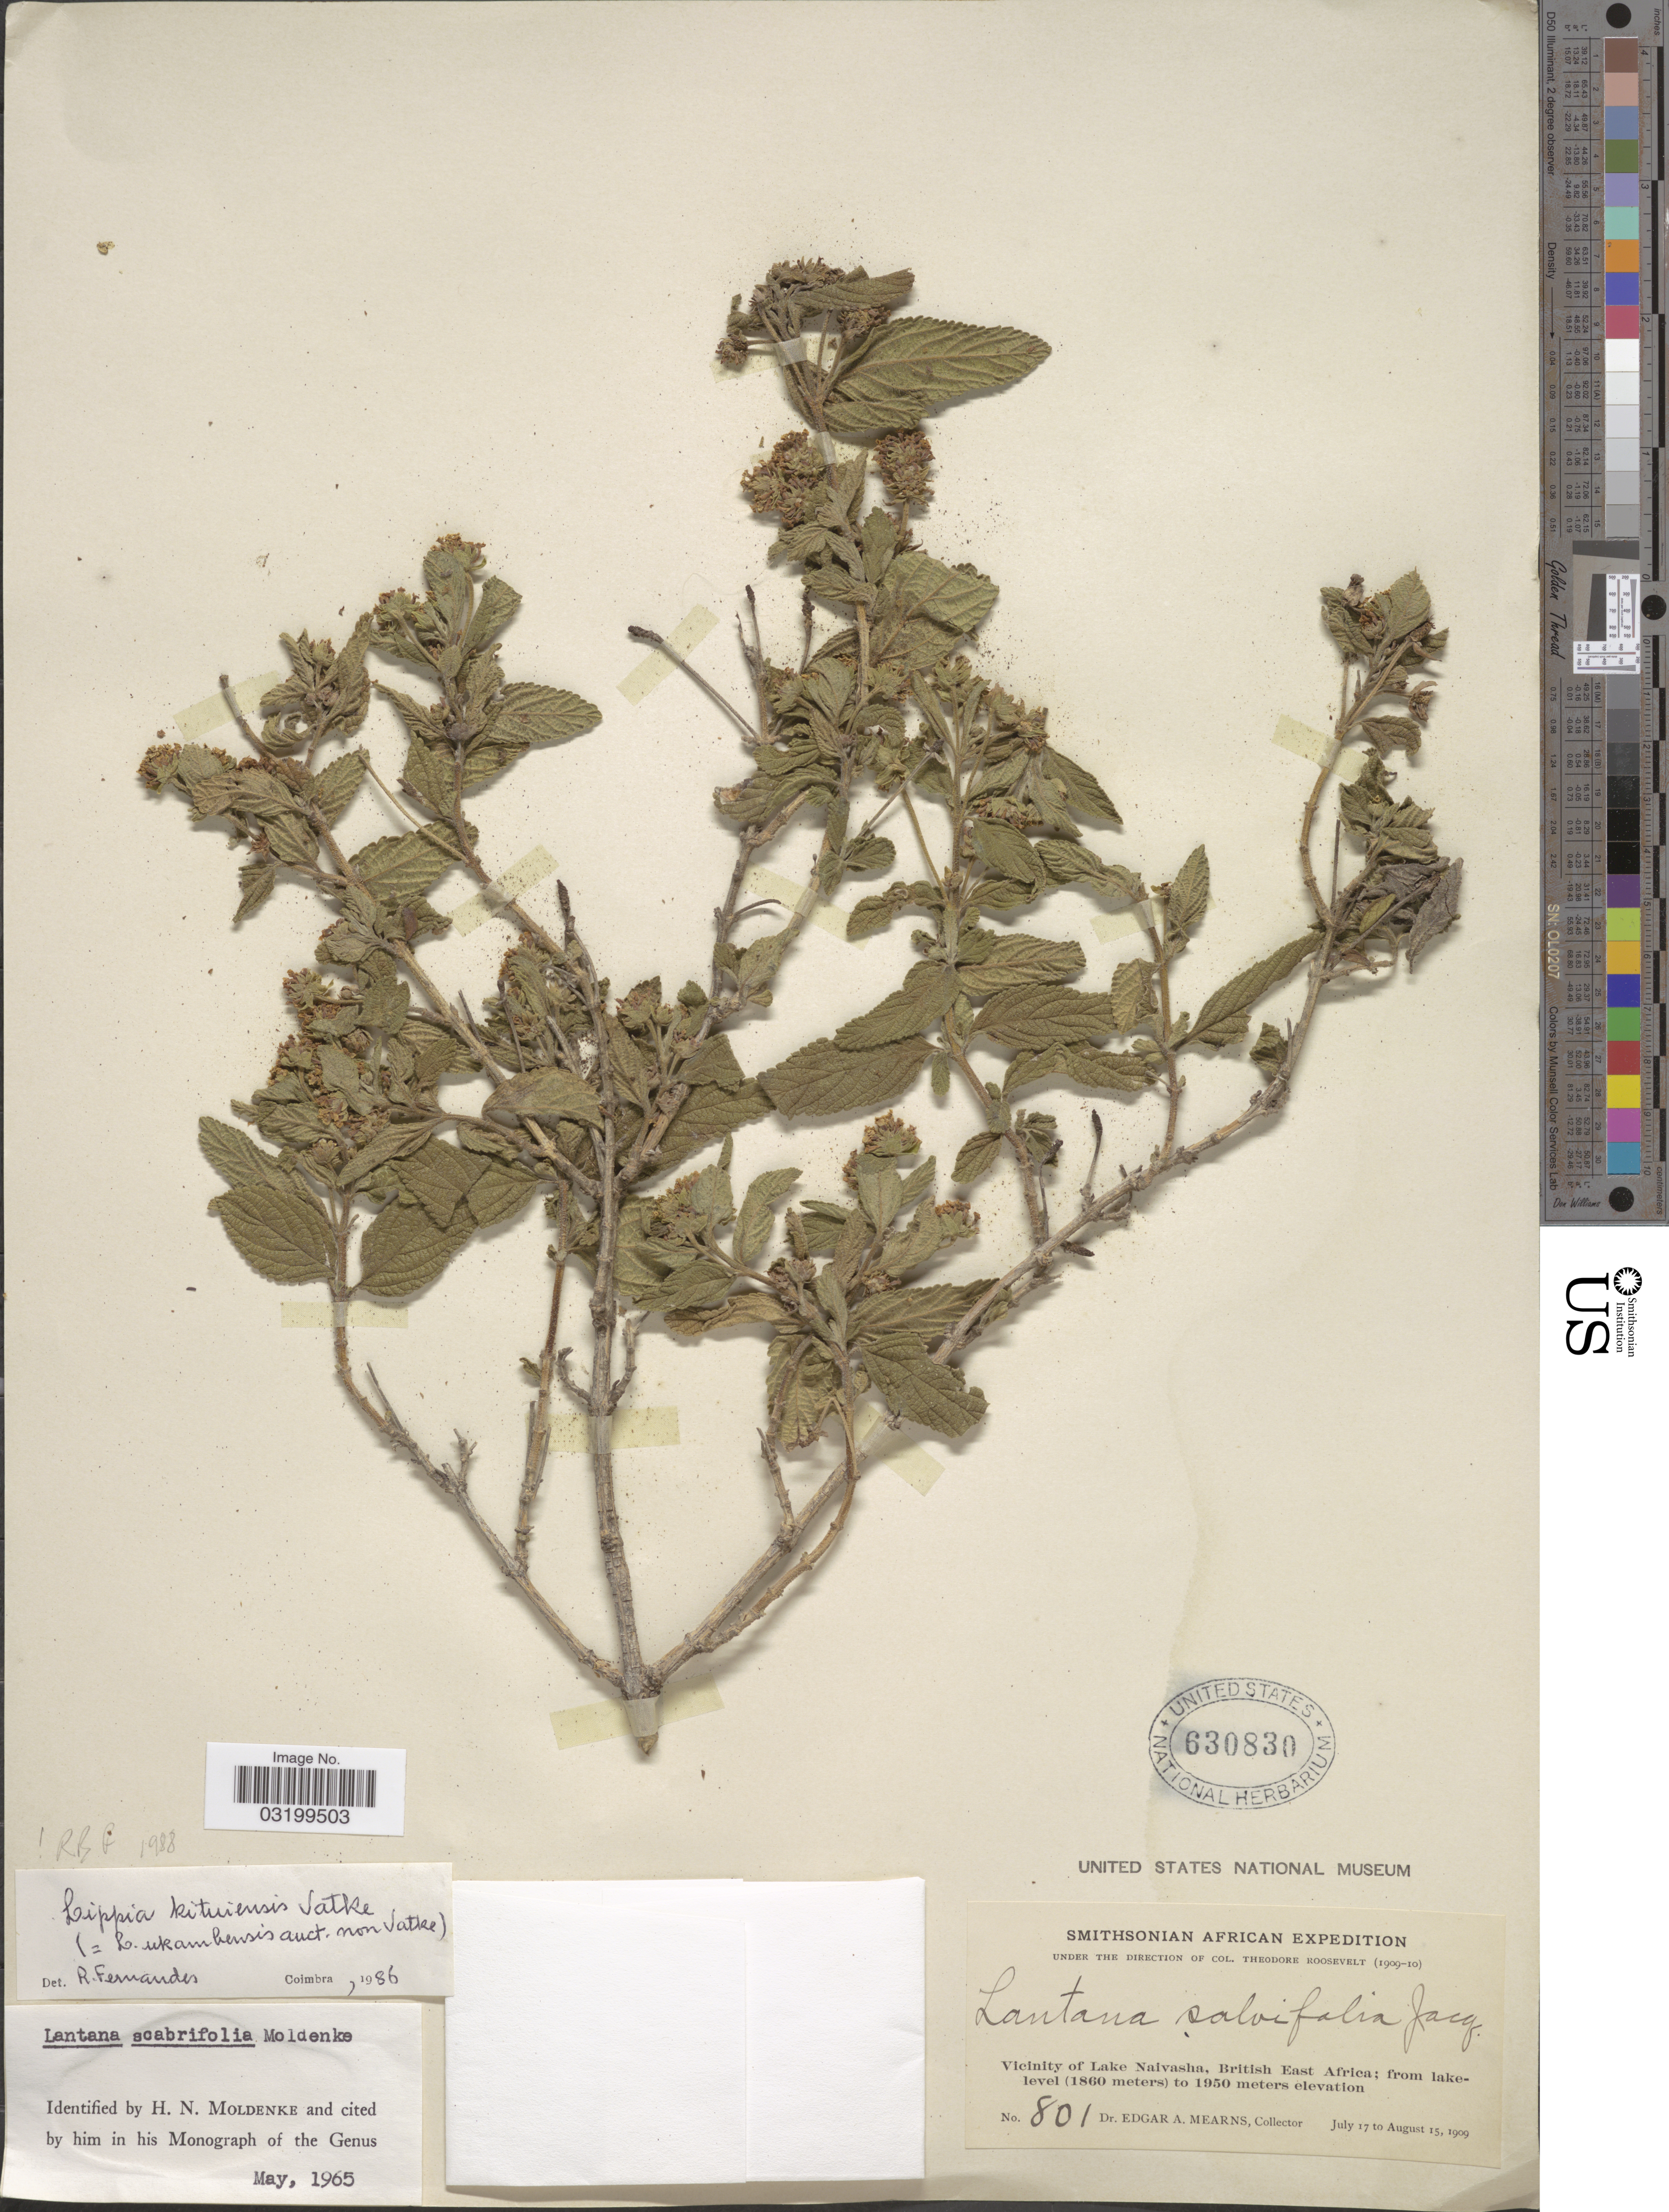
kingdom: Plantae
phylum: Tracheophyta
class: Magnoliopsida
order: Lamiales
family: Verbenaceae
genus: Lippia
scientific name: Lippia kituiensis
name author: Vatke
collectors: E. A. Mearns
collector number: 801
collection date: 1909-07-17/1909-08-15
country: Kenya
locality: Vicinity of Lake Naivasha, British East Africa.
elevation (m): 1860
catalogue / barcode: US 630830